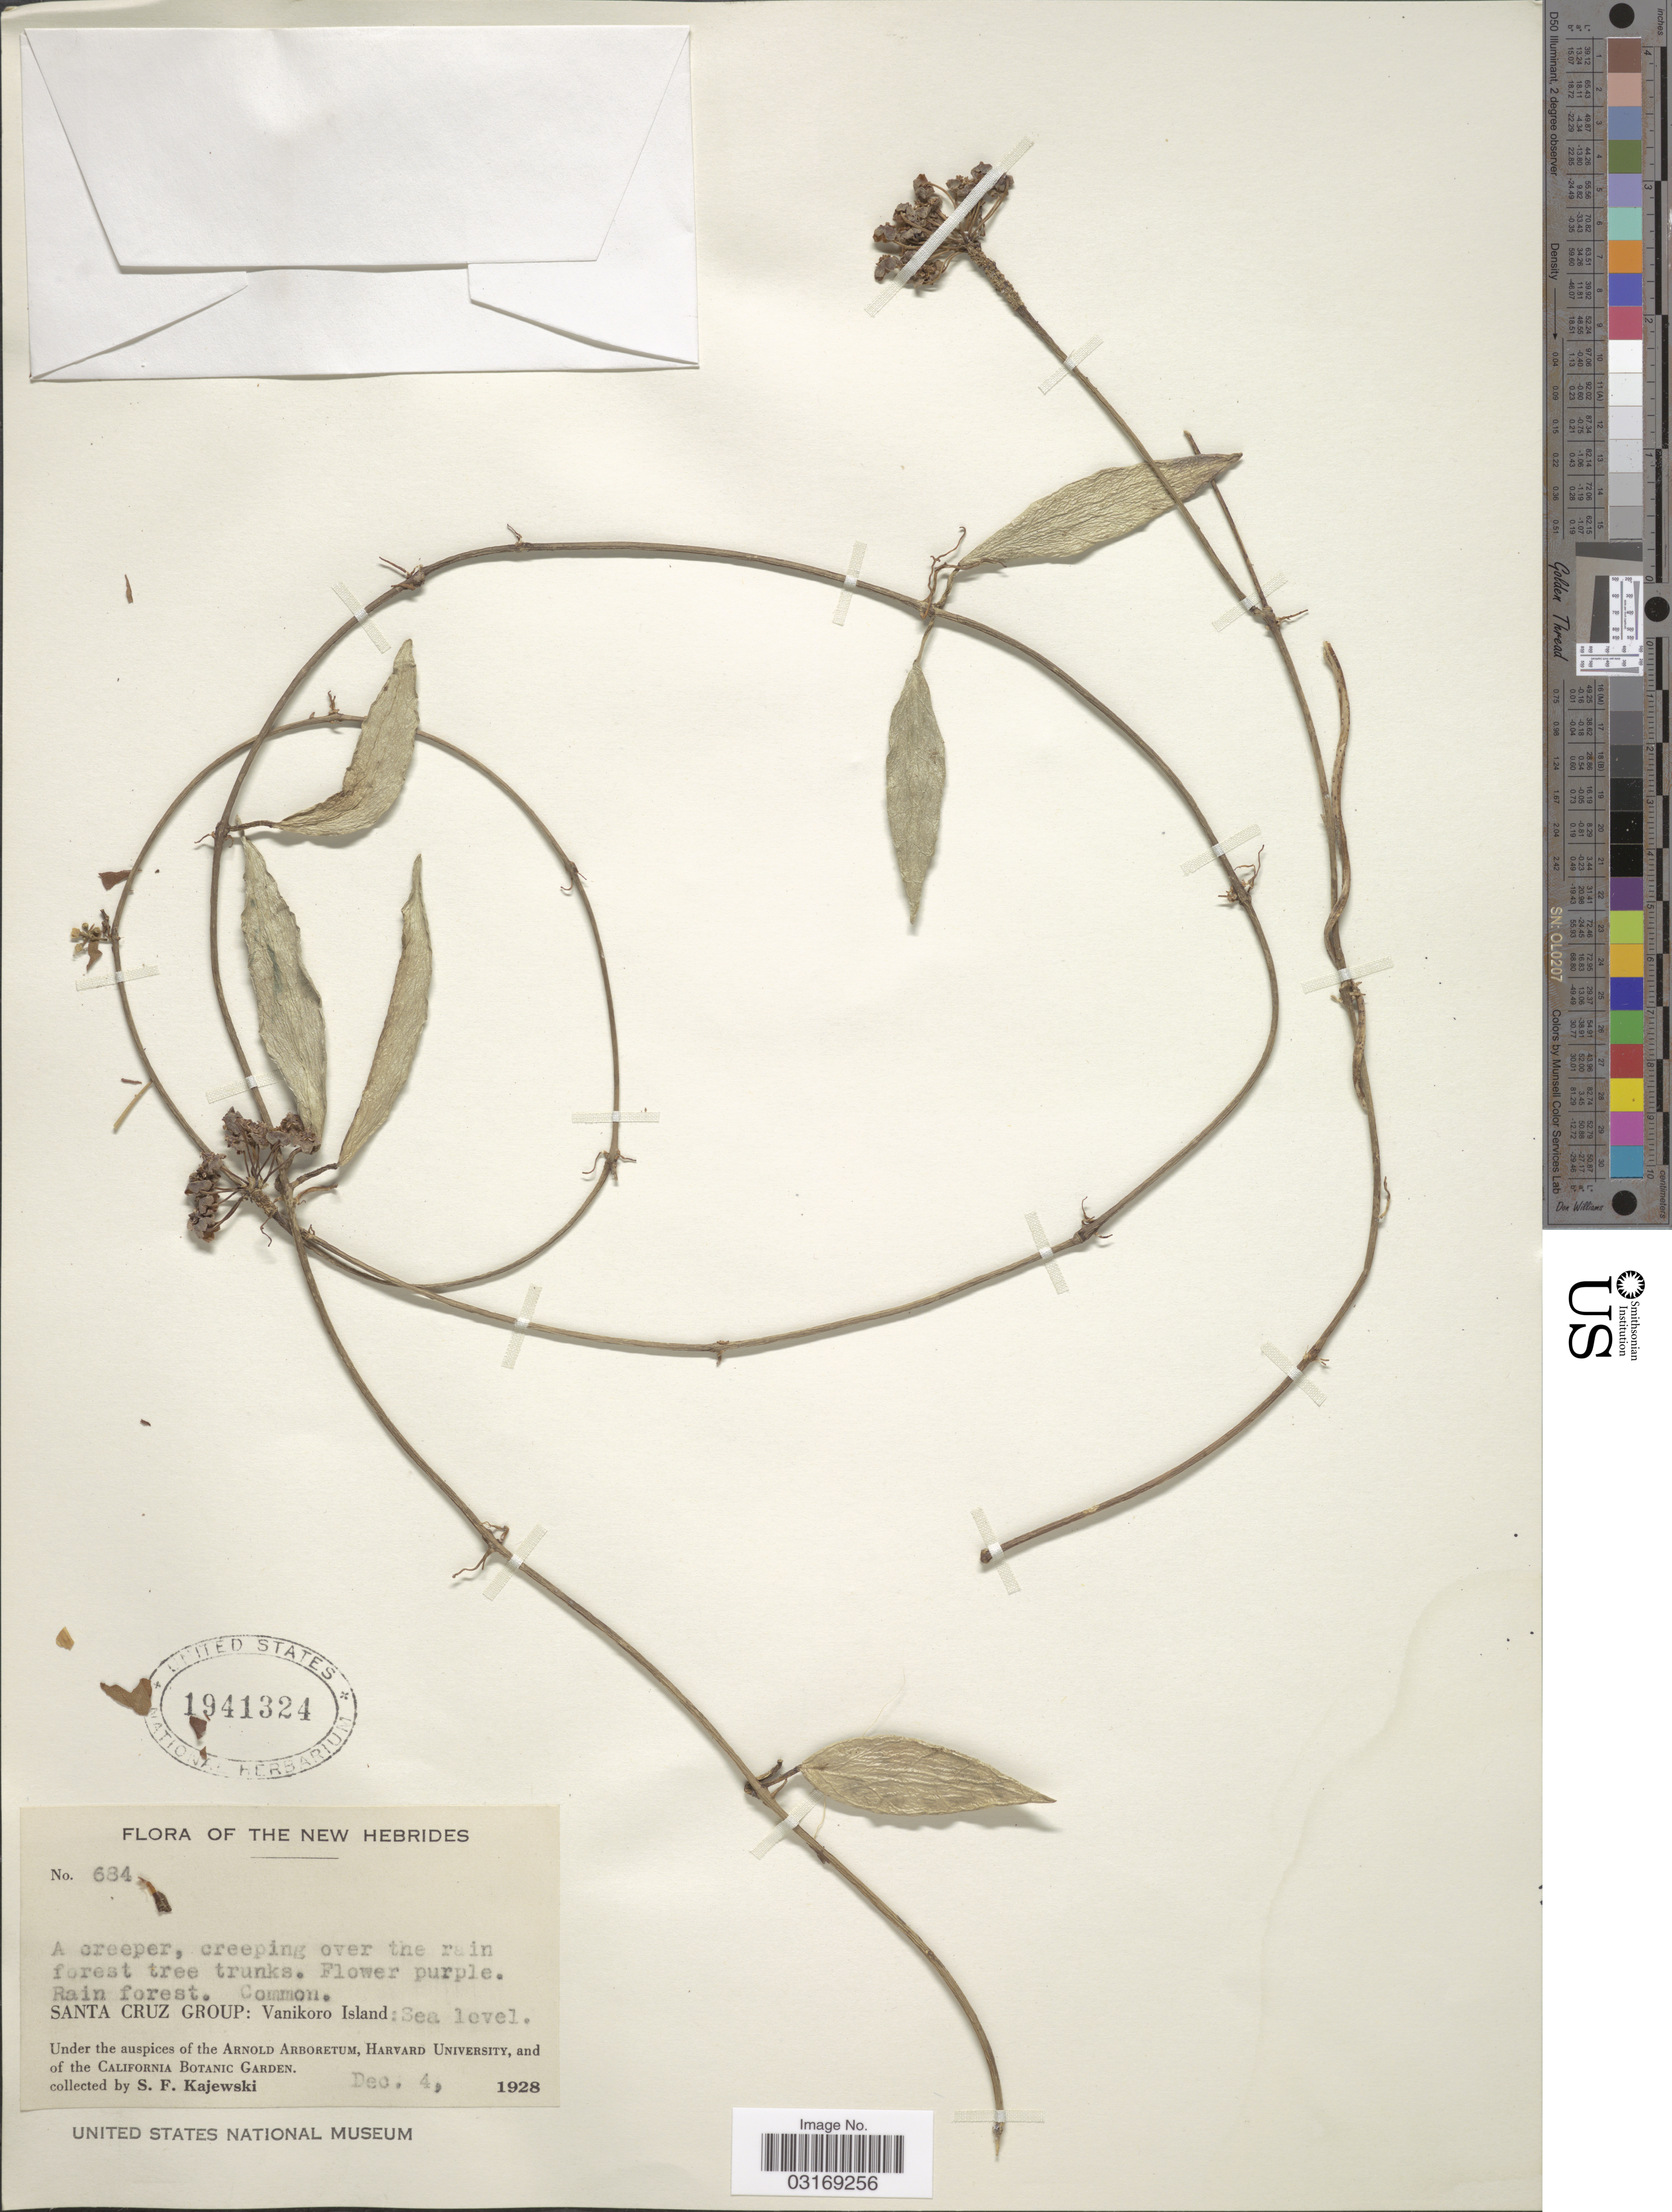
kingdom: Plantae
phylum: Tracheophyta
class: Magnoliopsida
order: Gentianales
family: Apocynaceae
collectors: S. Kajewski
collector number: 684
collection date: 1928-12-04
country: Solomon Islands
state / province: Santa Cruz Is.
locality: The New Hebrides. Santa Cruz Group: Vanikoro Island.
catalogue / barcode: US 1941324